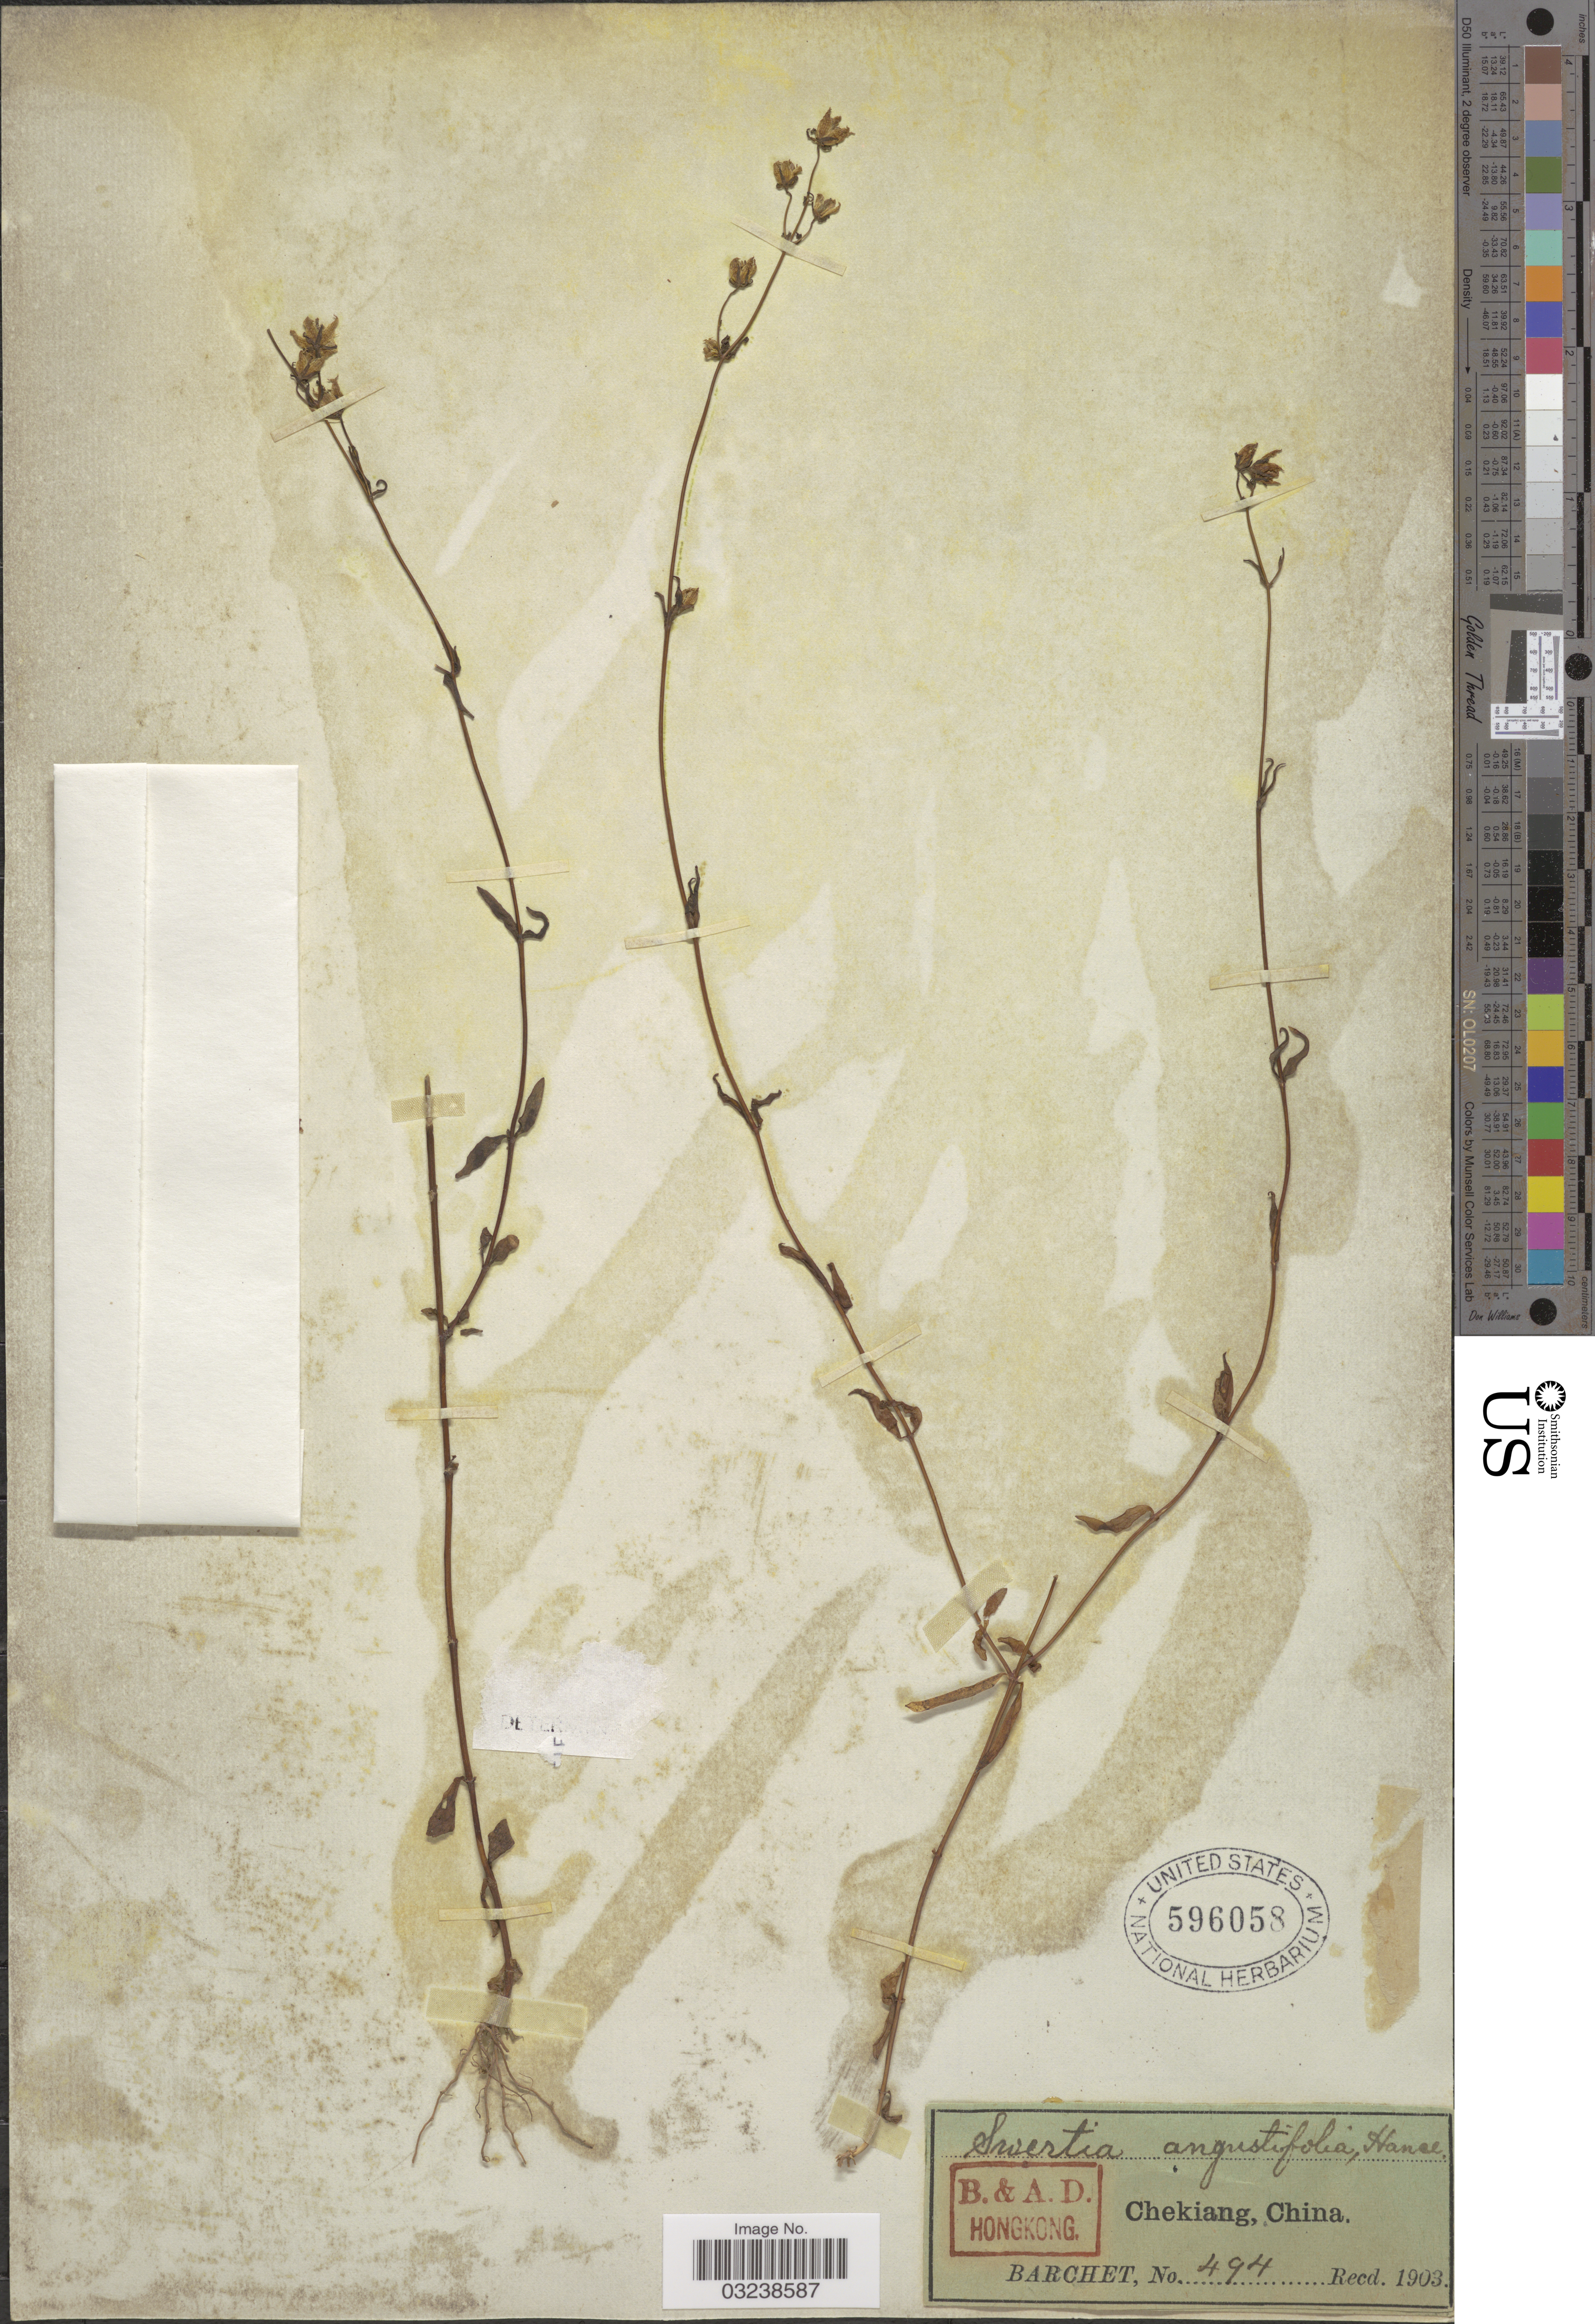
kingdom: Plantae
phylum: Tracheophyta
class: Magnoliopsida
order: Gentianales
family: Gentianaceae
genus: Swertia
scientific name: Swertia angustifolia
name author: Buch.-Ham. ex D. Don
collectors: S. P. Barchet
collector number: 494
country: China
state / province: Zhejiang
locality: Chekiang.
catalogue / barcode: US 596058